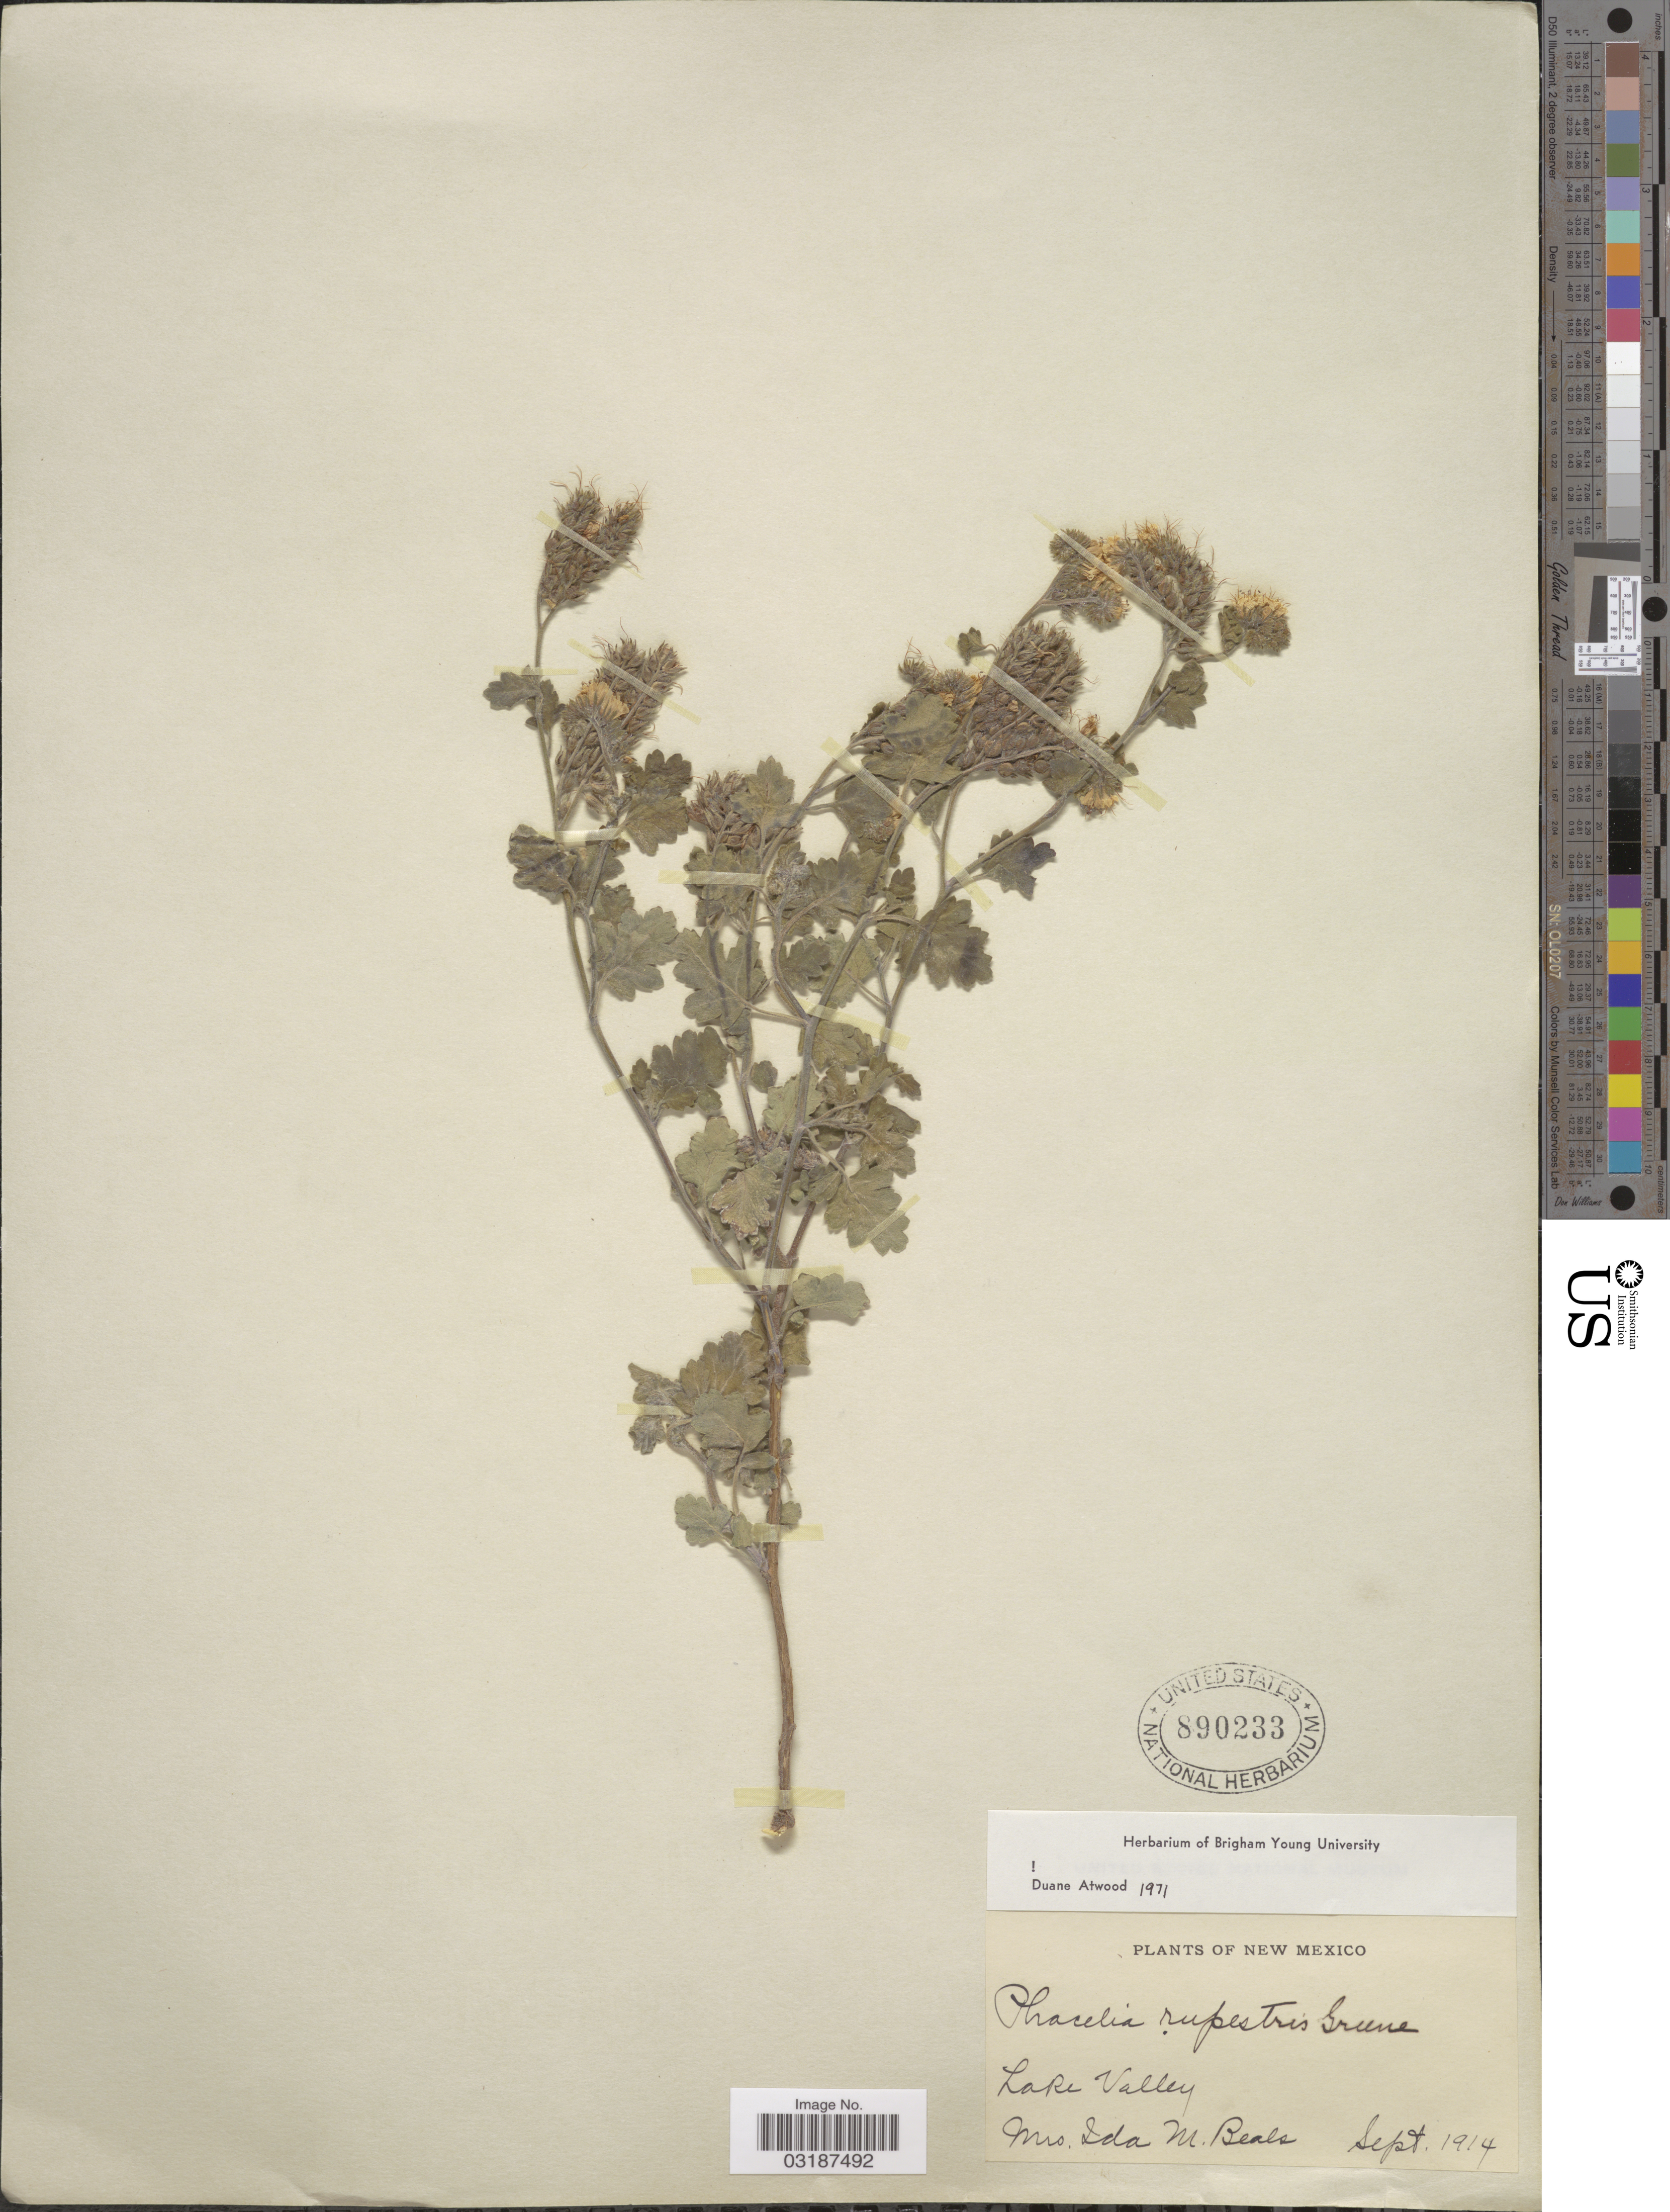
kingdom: Plantae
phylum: Tracheophyta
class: Magnoliopsida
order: Boraginales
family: Hydrophyllaceae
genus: Phacelia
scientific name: Phacelia rupestris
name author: Greene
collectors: I. M. Beals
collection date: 1914-09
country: United States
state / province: New Mexico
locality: Lake Valley.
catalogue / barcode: US 890233